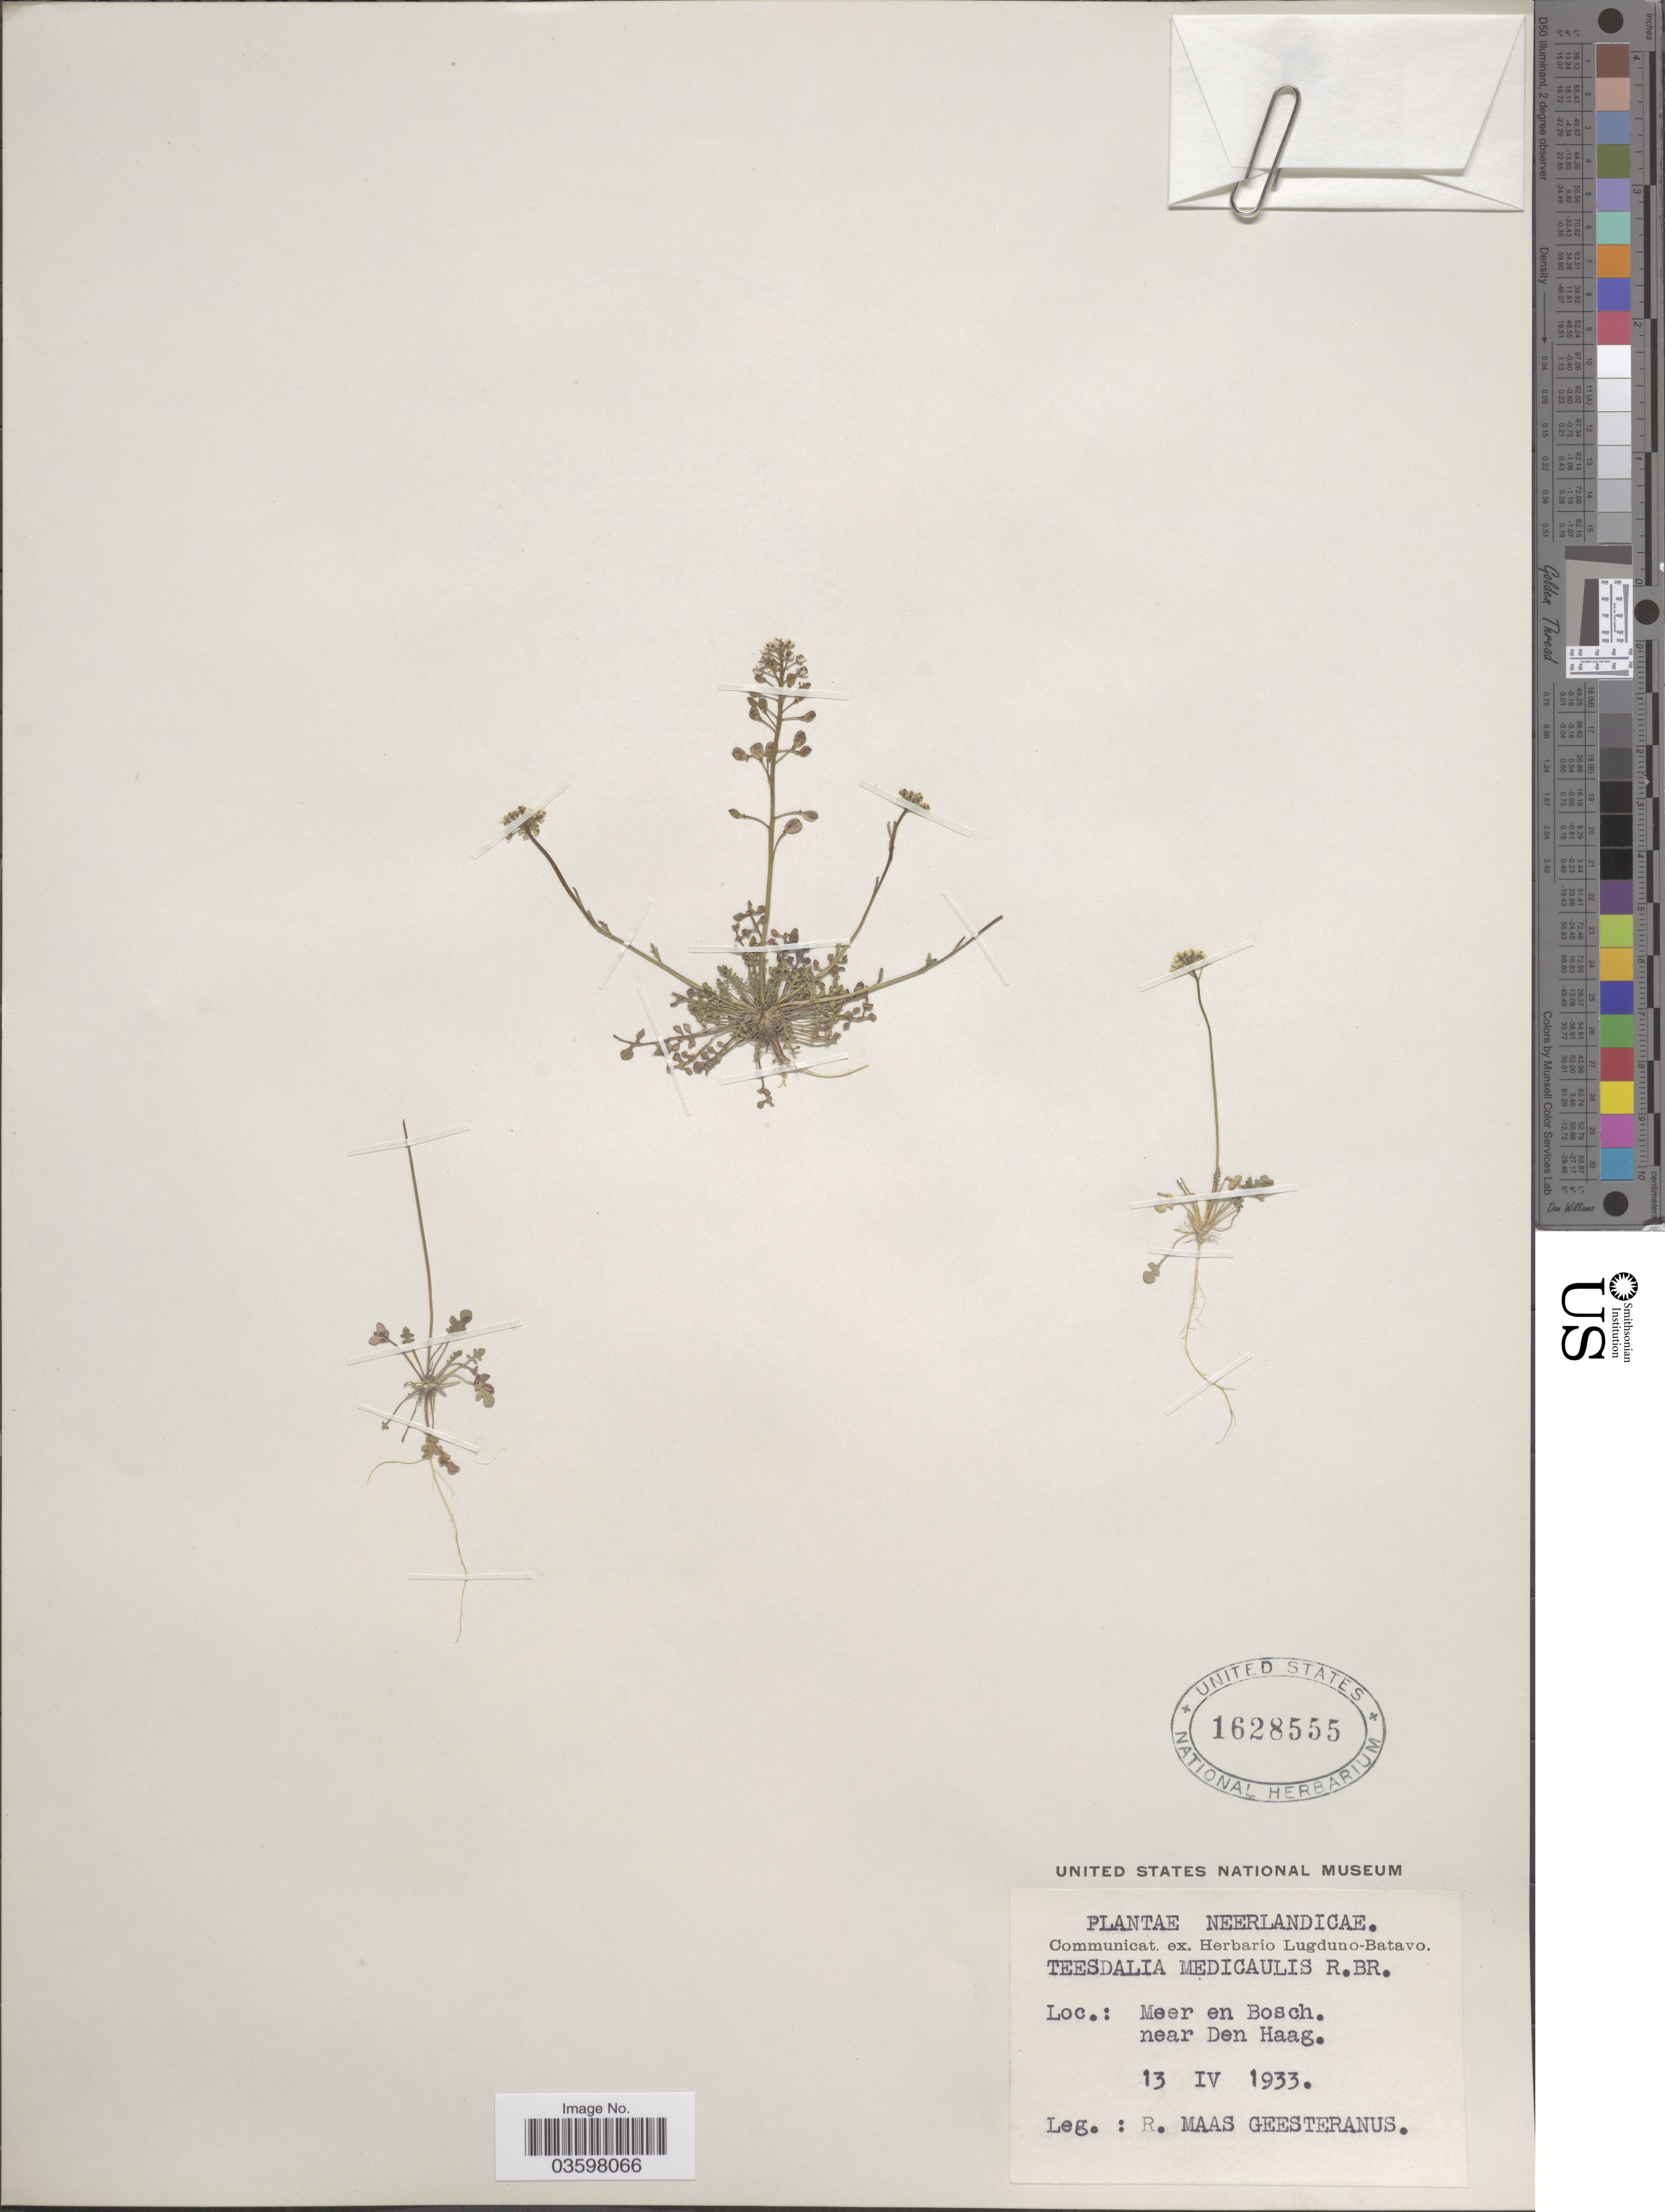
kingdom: Plantae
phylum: Tracheophyta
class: Magnoliopsida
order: Brassicales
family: Brassicaceae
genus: Teesdalia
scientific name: Teesdalia nudicaulis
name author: (L.) W.T. Aiton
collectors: R. A. Maas Geesteranus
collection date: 1933-04-13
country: Netherlands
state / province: Zuid Holland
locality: Neerlandicae. Meer en Bosch. near Den Haag.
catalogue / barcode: US 1628555